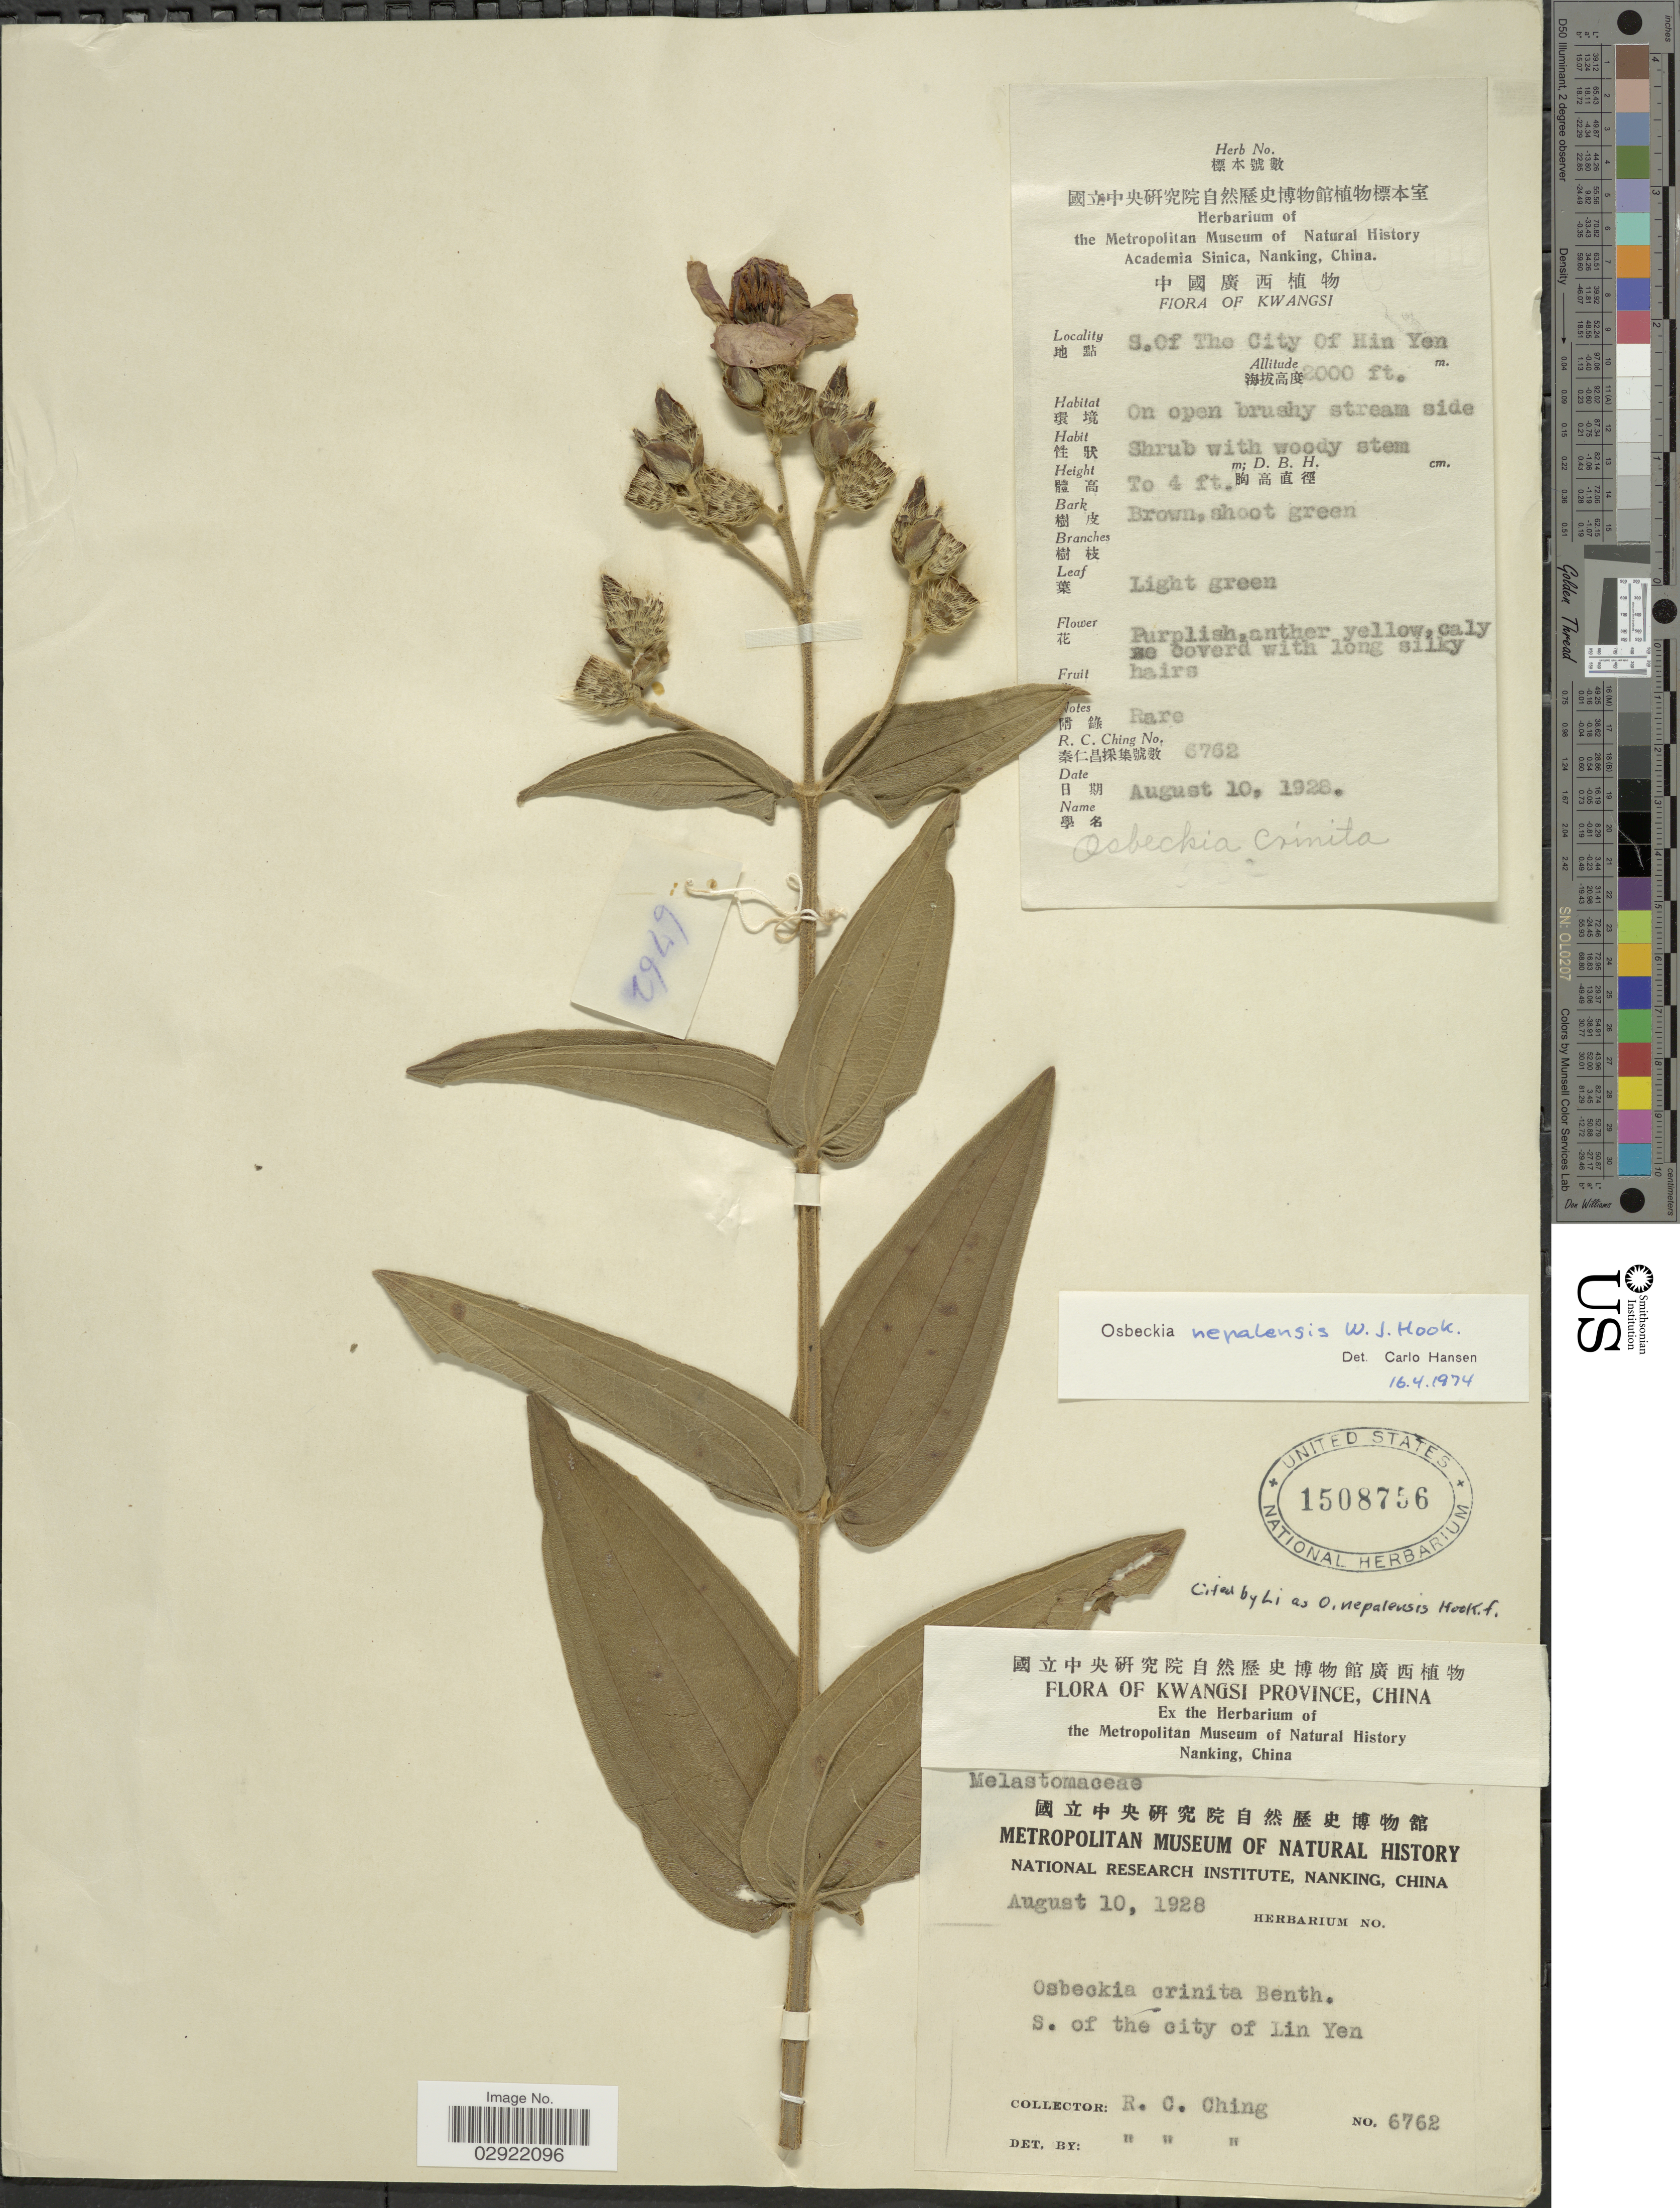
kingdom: Plantae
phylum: Tracheophyta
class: Magnoliopsida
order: Myrtales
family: Melastomataceae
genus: Osbeckia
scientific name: Osbeckia nepalensis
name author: Hook.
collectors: R. C. Ching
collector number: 6762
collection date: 1928-08-10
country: China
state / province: Guangxi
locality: Kwangsi. S. Of The City Of Hin Yen.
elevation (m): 610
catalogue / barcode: US 1508756